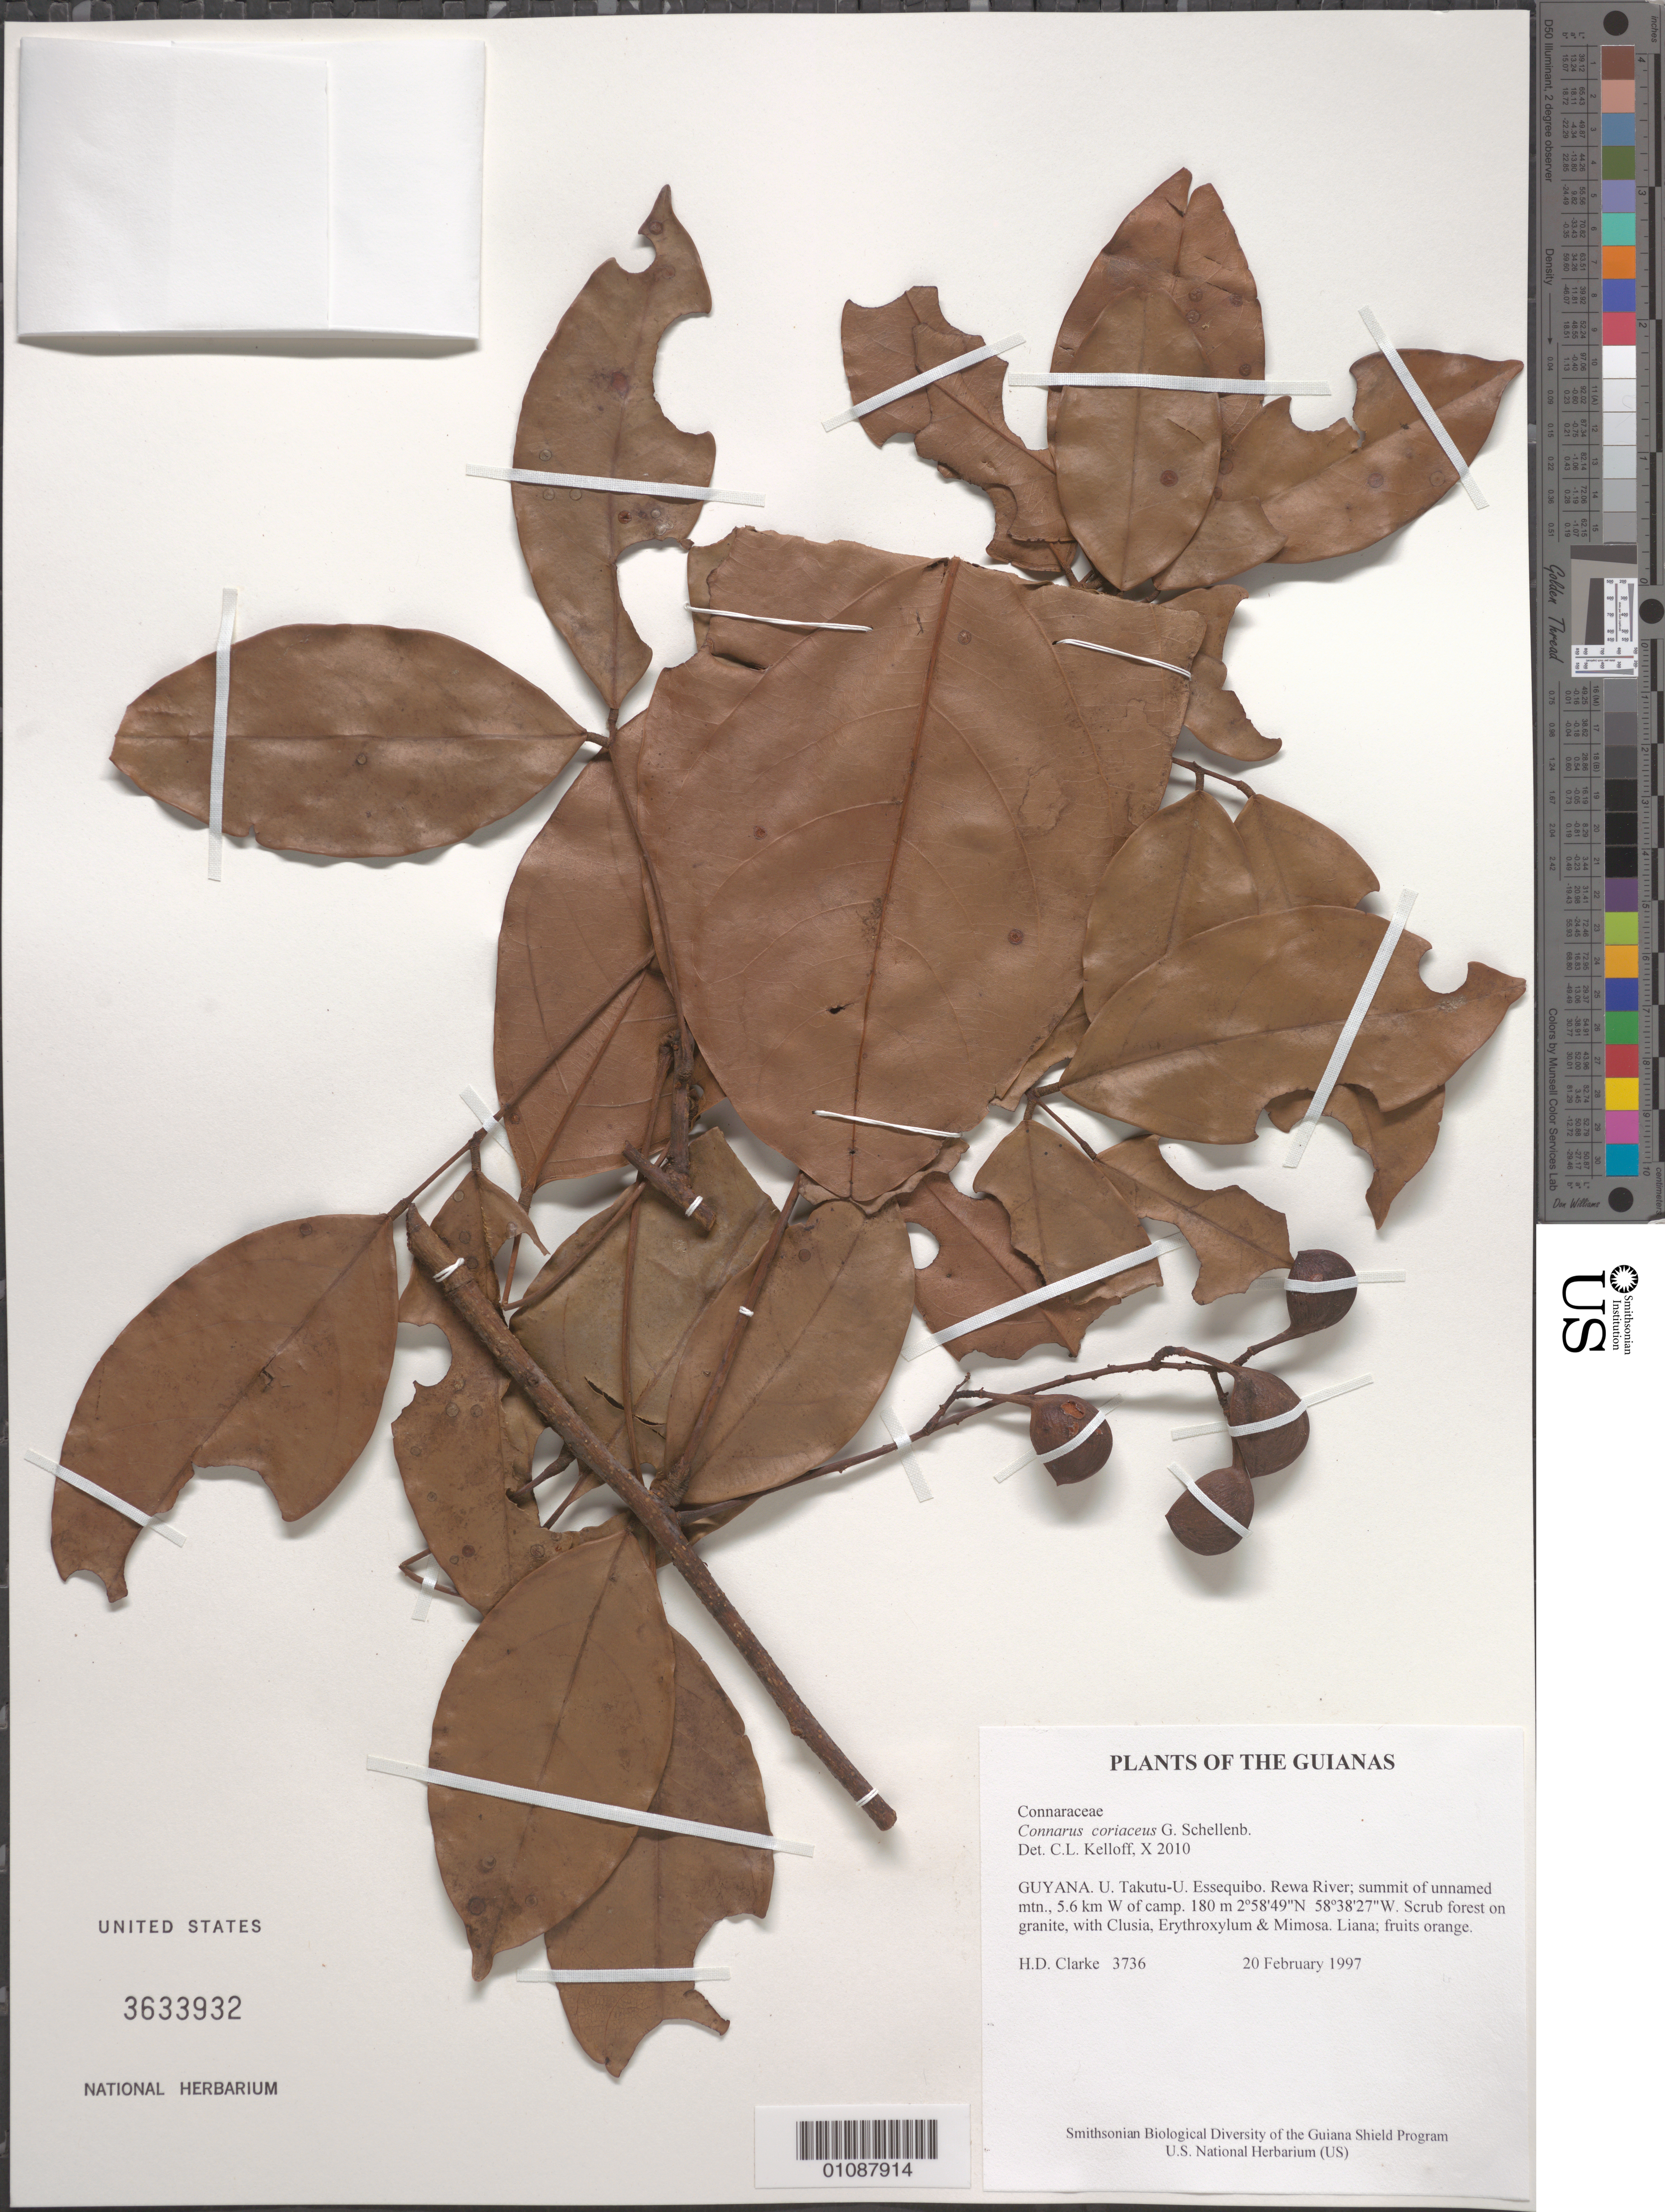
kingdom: Plantae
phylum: Tracheophyta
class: Magnoliopsida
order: Oxalidales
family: Connaraceae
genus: Connarus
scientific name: Connarus coriaceus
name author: G. Schellenb.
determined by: Kelloff, Carol L., (US), Smithsonian Institution - National Museum of Natural History (UNITED STATES)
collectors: H. D. Clarke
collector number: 3736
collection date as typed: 20 February 1997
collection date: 1997-02-20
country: Guyana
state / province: U. Takutu-U. Essequibo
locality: Rewa River; summit of unnamed mtn., 5.6 km W of camp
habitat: Scrub forest on granite, with Clusia, Erythroxylum & Mimosa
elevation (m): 180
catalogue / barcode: US 3633932